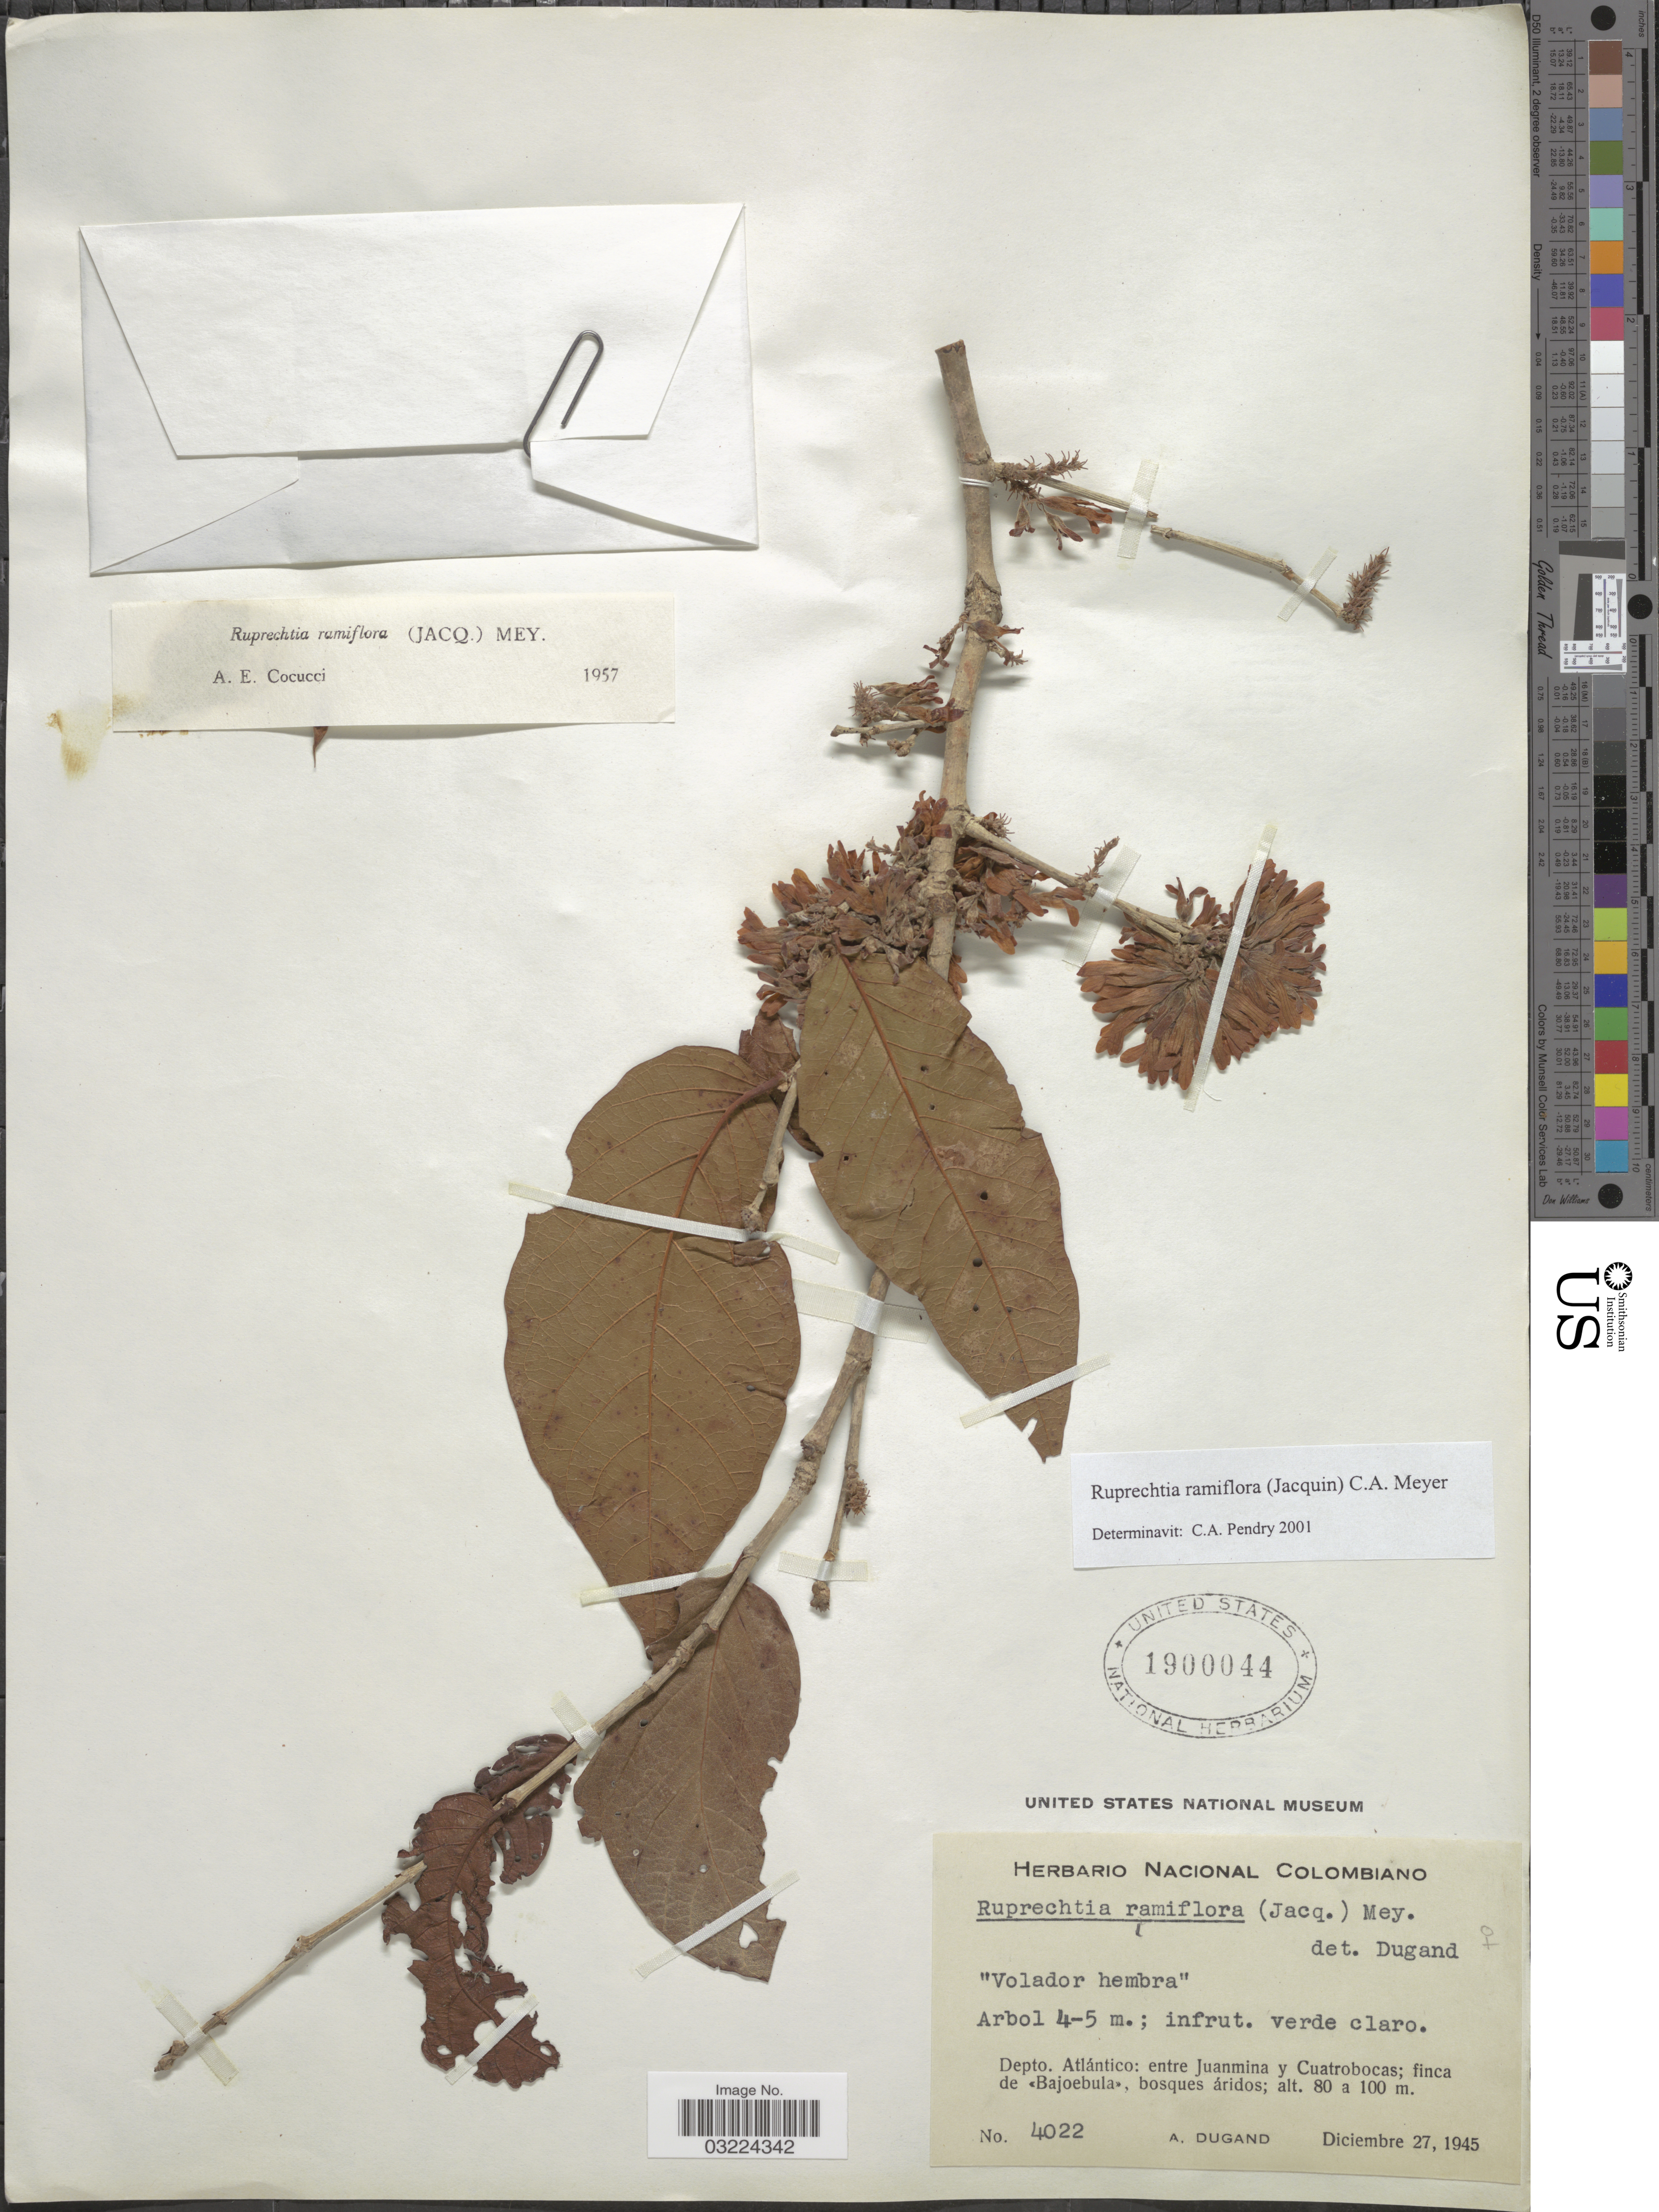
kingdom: Plantae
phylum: Tracheophyta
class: Magnoliopsida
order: Caryophyllales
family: Polygonaceae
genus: Ruprechtia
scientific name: Ruprechtia ramiflora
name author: (Jacq.) C.A. Mey.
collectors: A. Dugand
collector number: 4022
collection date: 1945-12-27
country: Colombia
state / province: Atlántico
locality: Depto. Atlántico: entre Juanmina y Cuatrobocas; finca de Bajoebula.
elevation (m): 80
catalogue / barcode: US 1900044